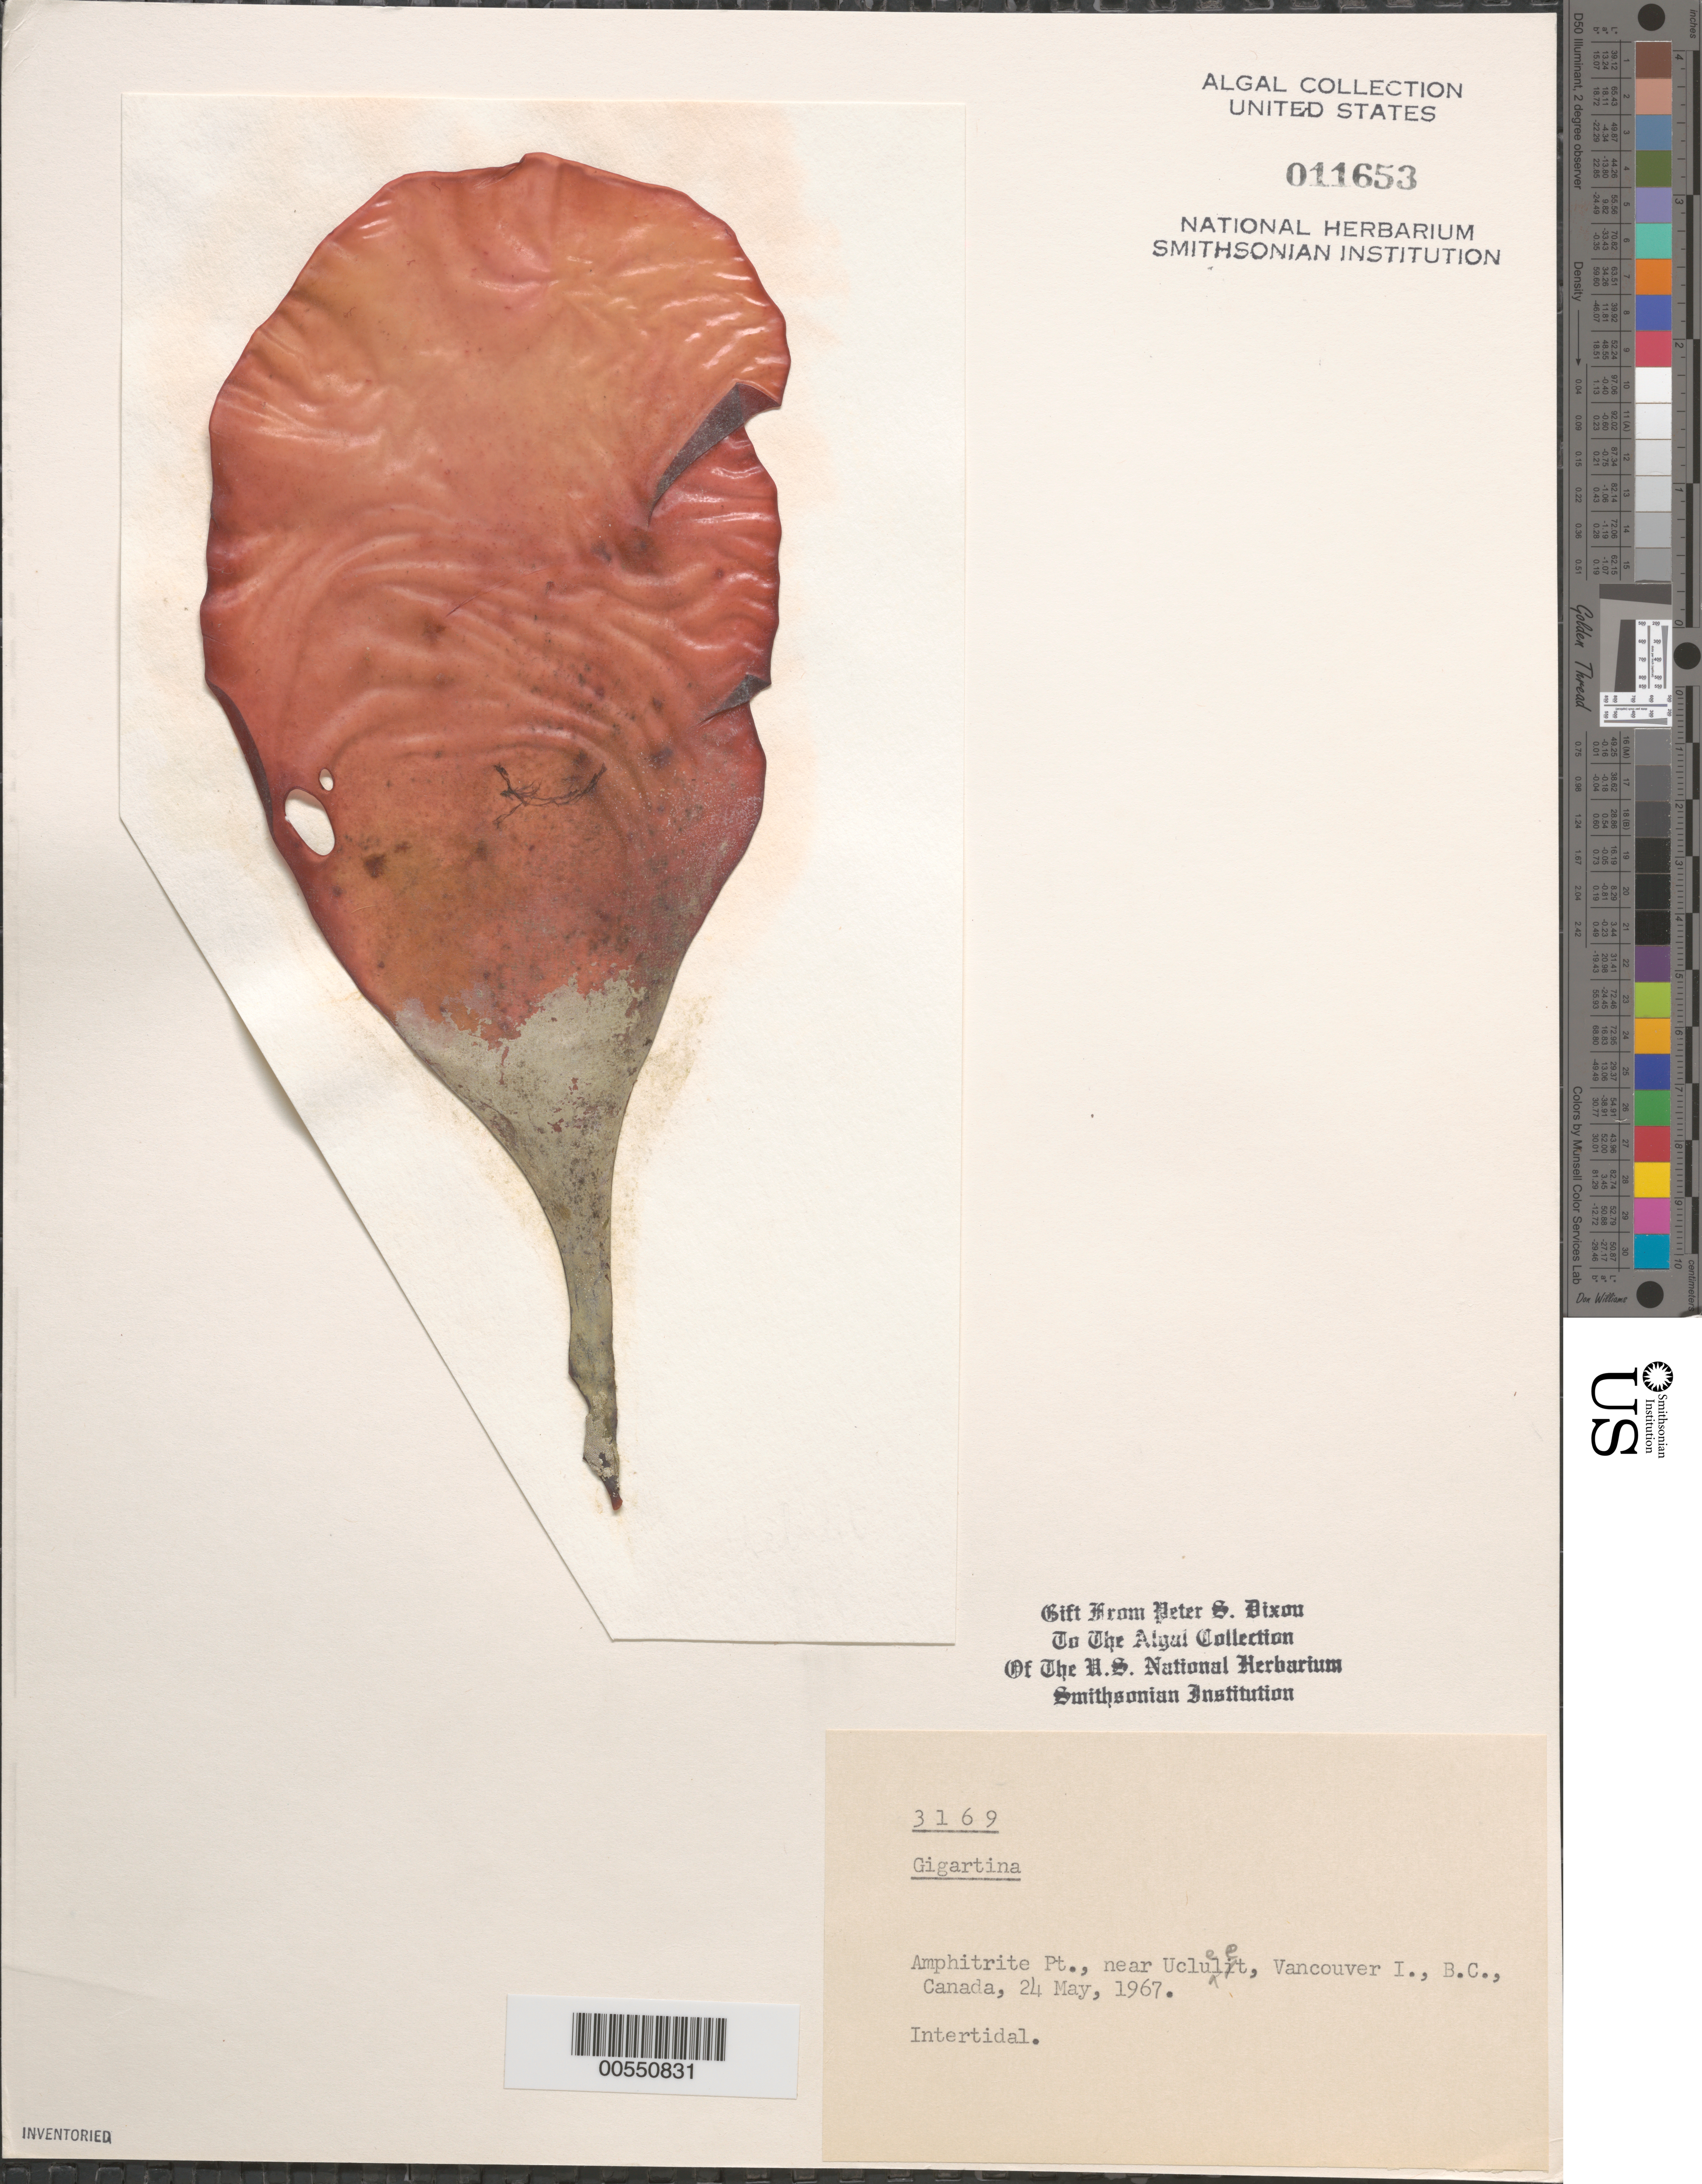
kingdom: Plantae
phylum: Rhodophyta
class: Florideophyceae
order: Gigartinales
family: Gigartinaceae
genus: Gigartina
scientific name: Gigartina sp.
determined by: Dixon, P. S.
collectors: P. S. Dixon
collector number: PSD 3169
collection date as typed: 24 May 1967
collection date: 1967-05-24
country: Canada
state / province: British Columbia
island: Vancouver Island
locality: Amphitrite Point, near Ucluelet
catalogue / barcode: US 11653